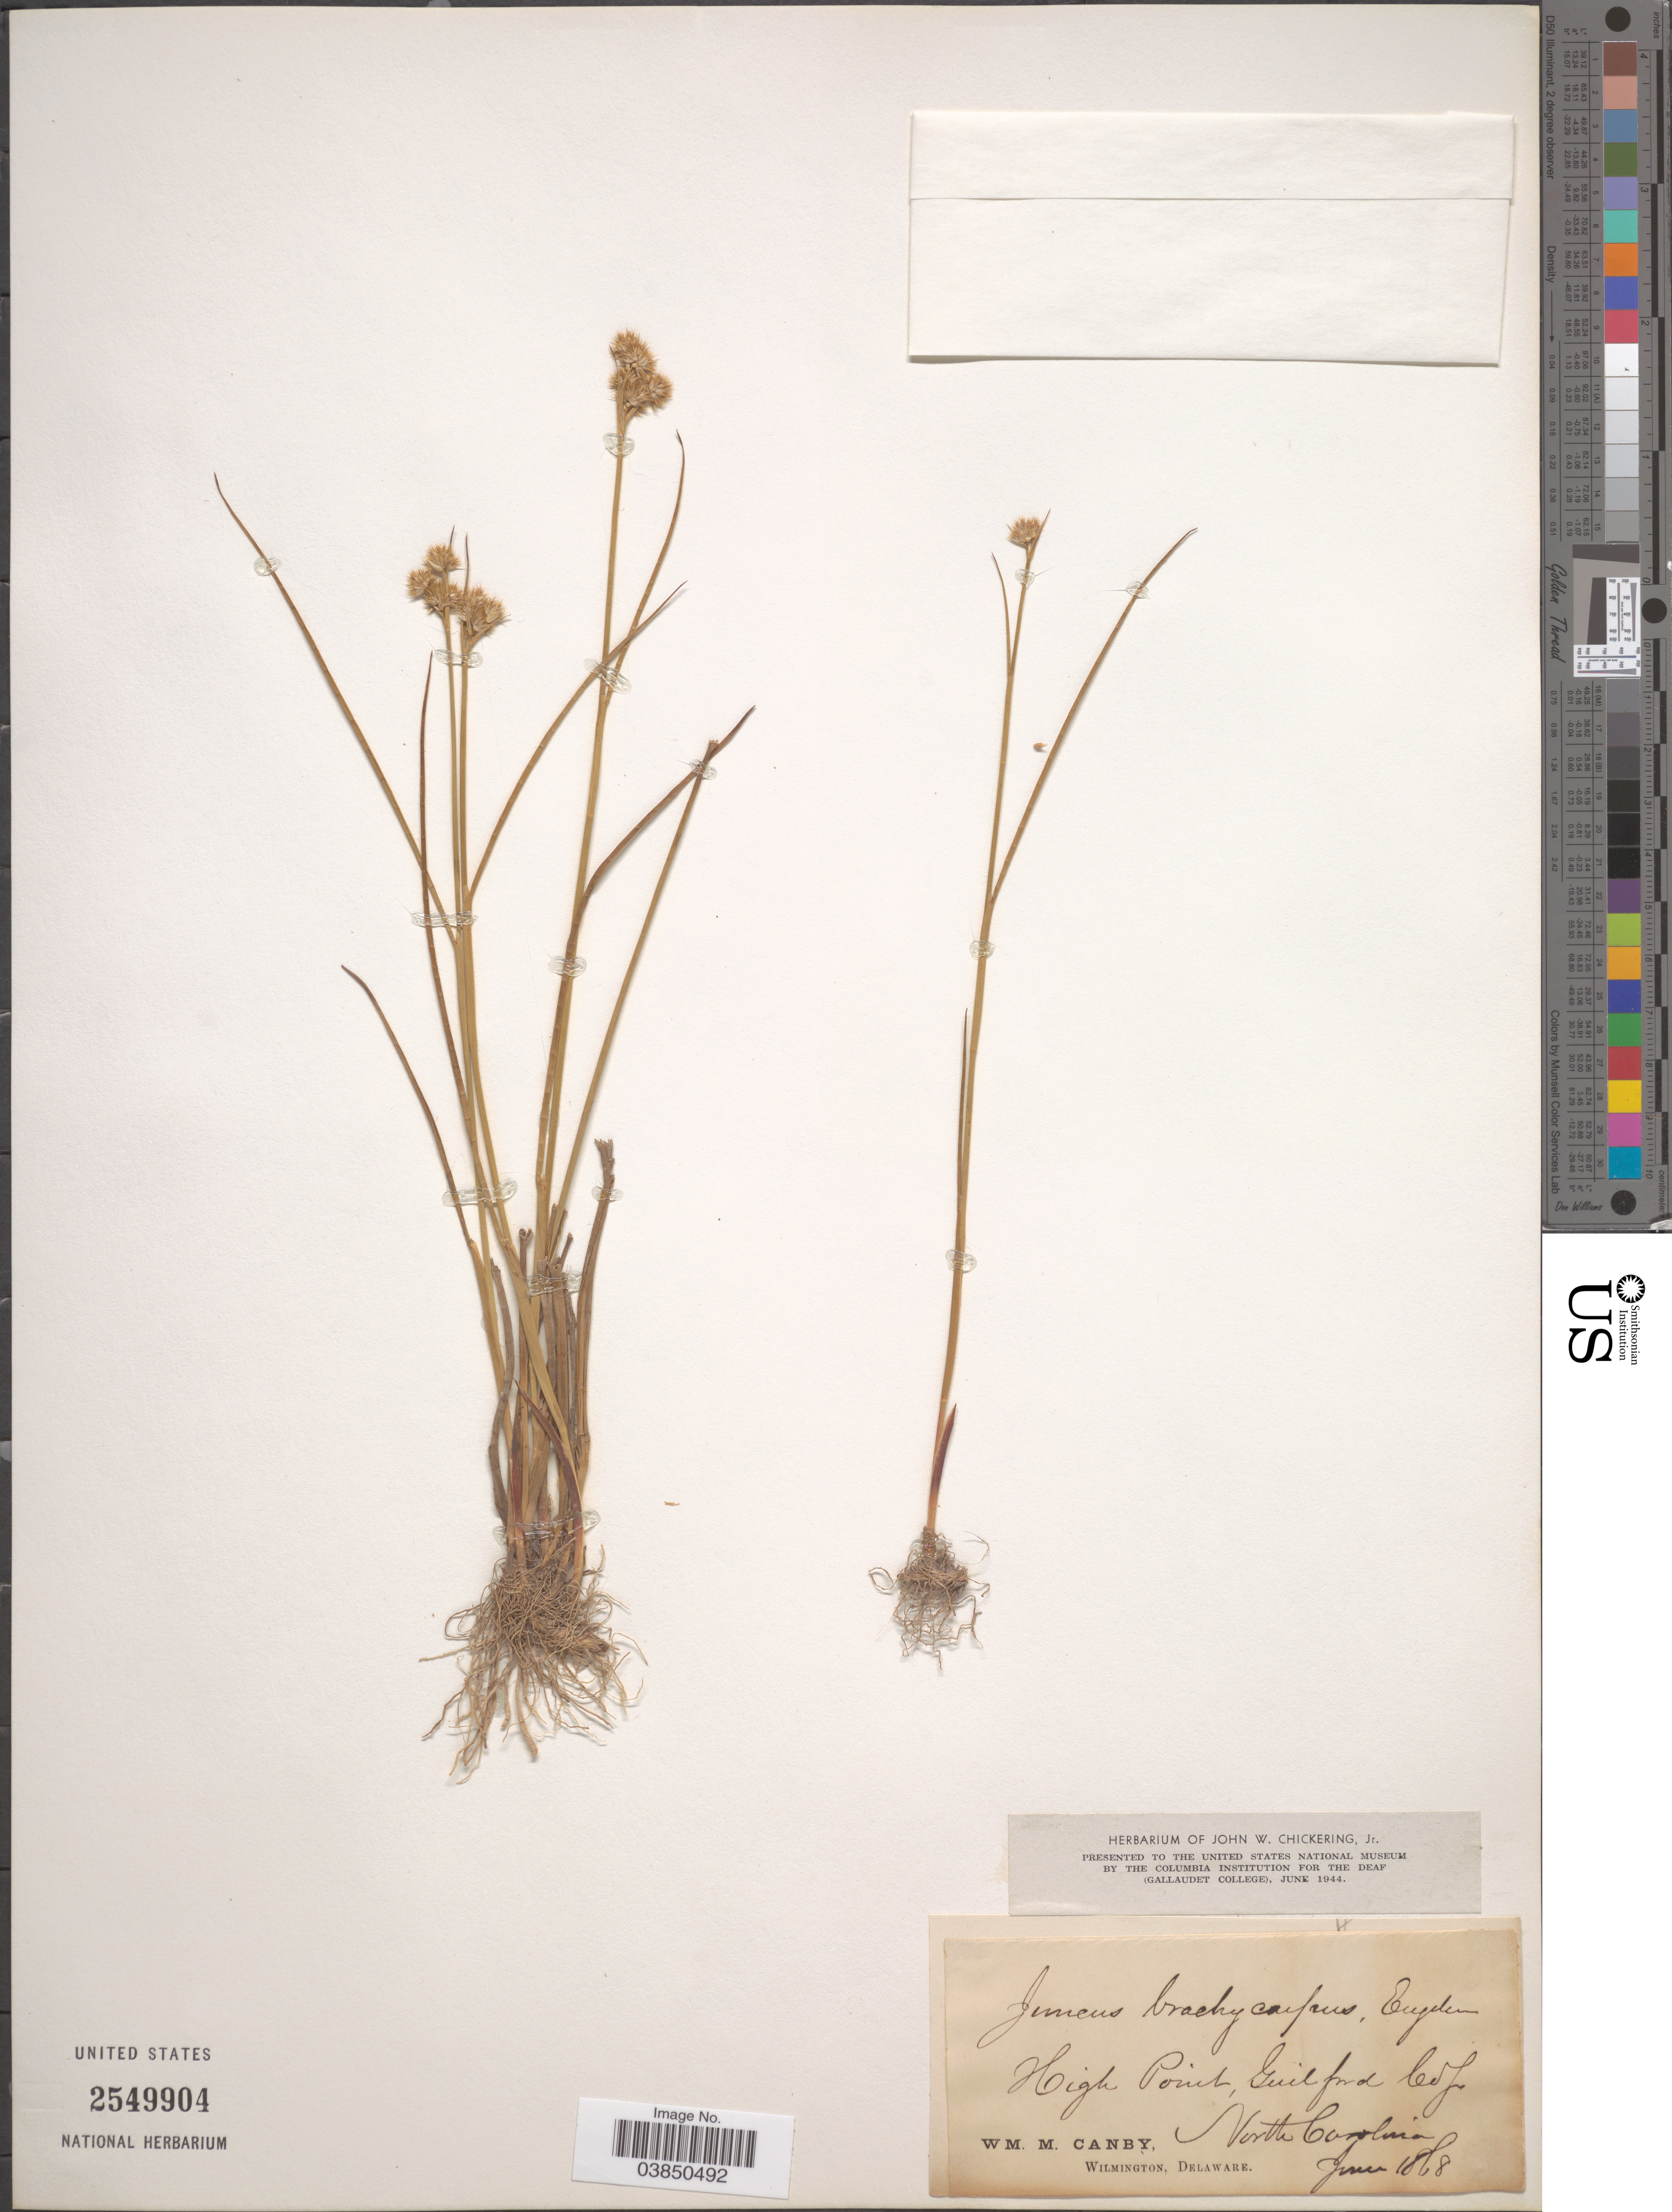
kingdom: Plantae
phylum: Tracheophyta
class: Liliopsida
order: Poales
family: Juncaceae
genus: Juncus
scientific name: Juncus brachycarpus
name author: Engelm.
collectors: W. M. Canby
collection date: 1868-06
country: United States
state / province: North Carolina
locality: High Point, Guilford Co of North Carolina.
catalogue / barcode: US 2549904